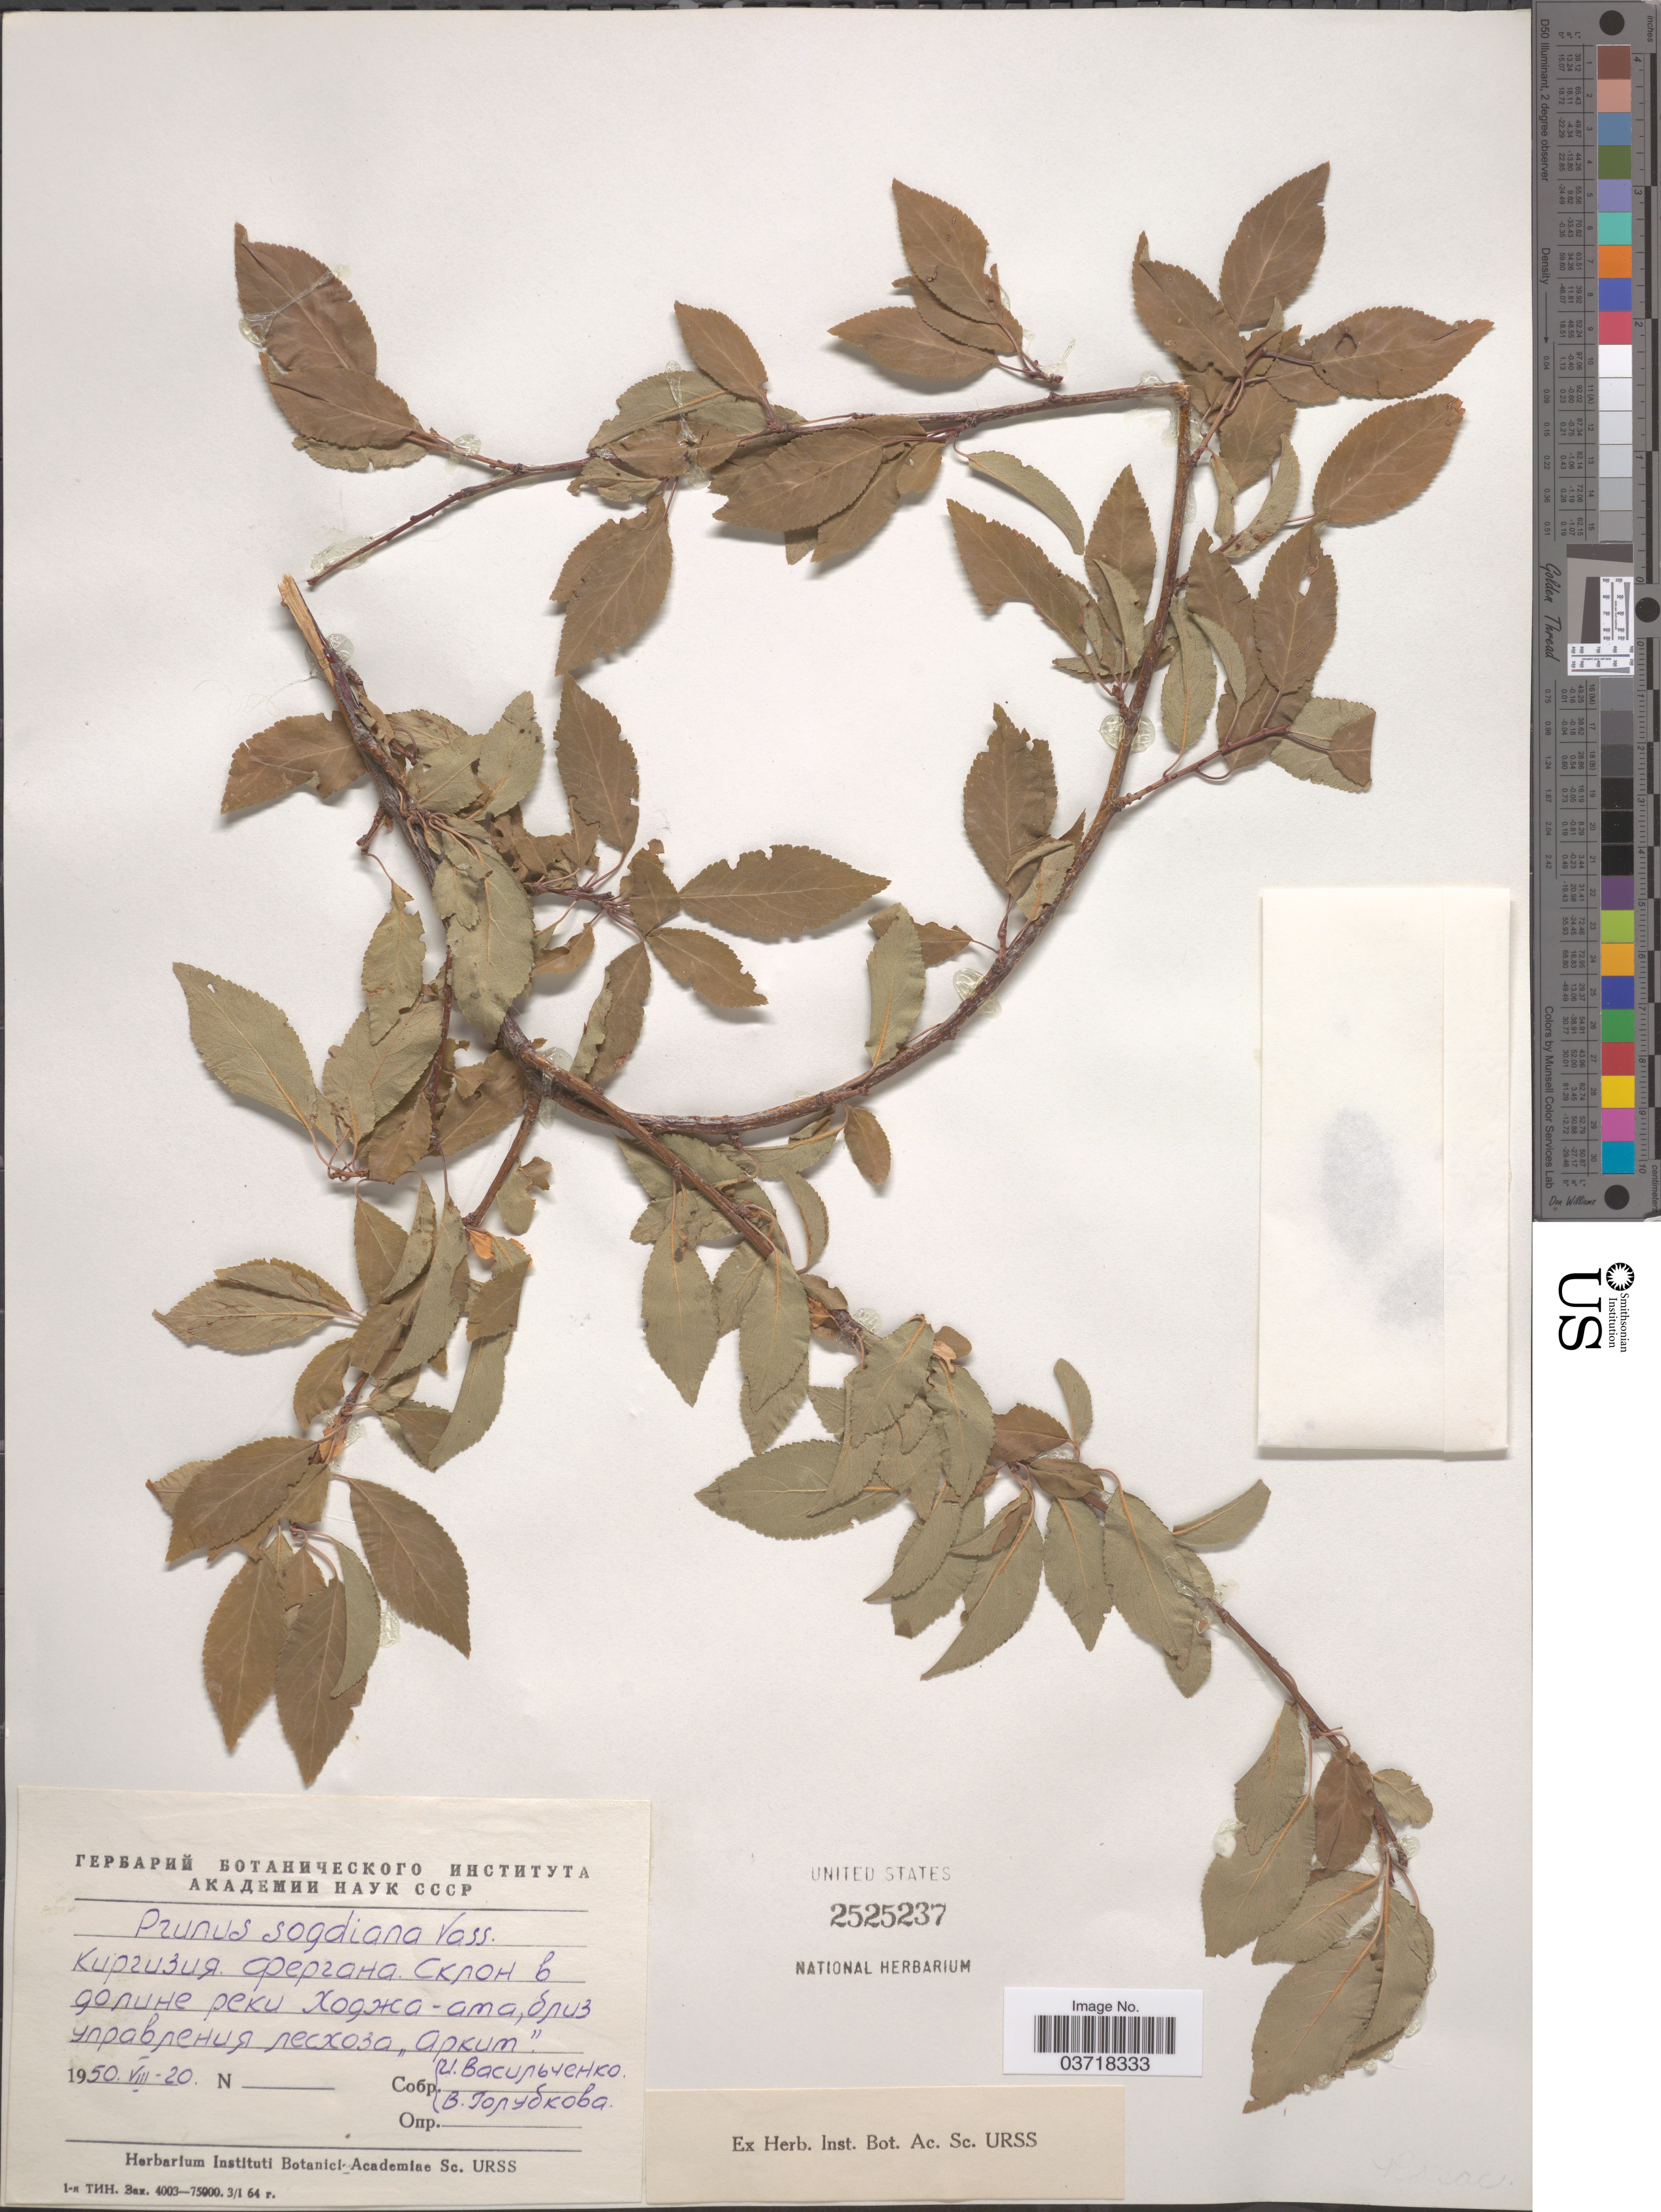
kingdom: Plantae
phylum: Tracheophyta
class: Magnoliopsida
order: Rosales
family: Rosaceae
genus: Prunus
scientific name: Prunus sogdiana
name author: Vassilcz.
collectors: X & X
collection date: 1950-08-20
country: Kyrgyzstan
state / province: Jalal-Abad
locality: Near village Arkit, valley of River Khodzha-Ata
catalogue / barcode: US 2525237